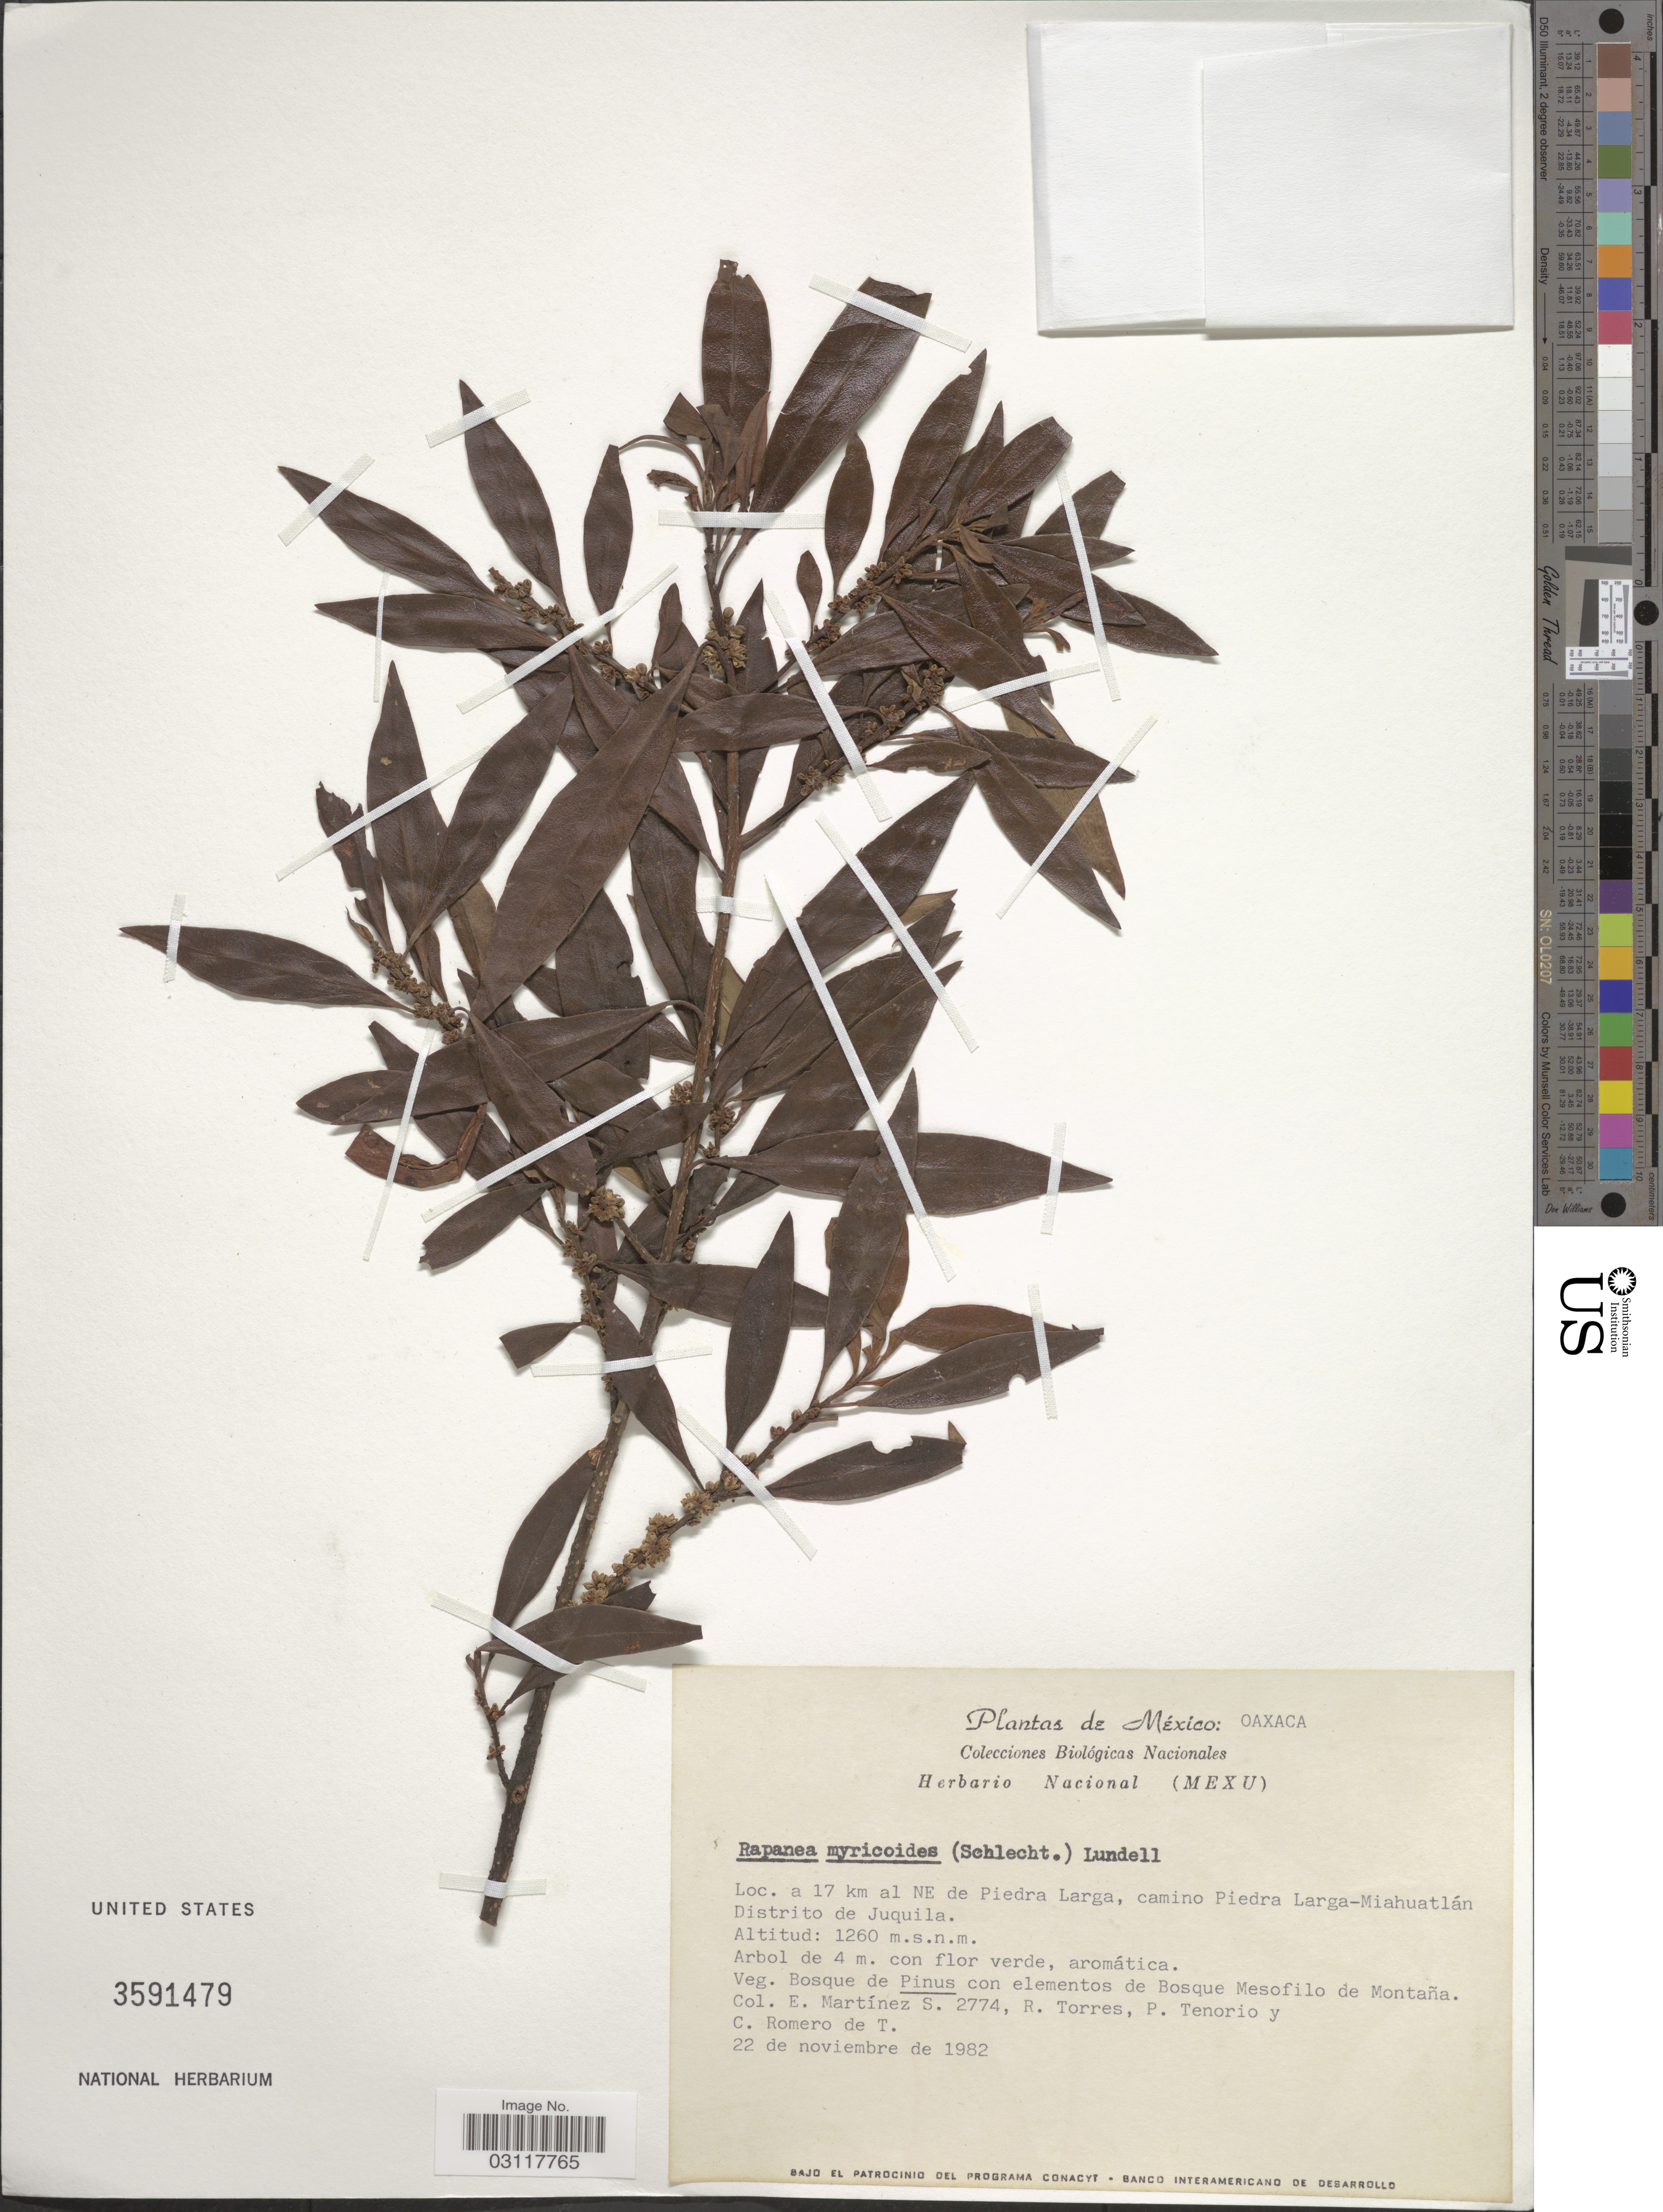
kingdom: Plantae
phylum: Tracheophyta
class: Magnoliopsida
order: Ericales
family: Primulaceae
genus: Rapanea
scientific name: Rapanea myricoides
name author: (Schltdl.) Lundell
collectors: E. M. Martínez S., R. Torres, Tenorio, P. & C. Romero de T.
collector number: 2774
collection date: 1982-11-22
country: Mexico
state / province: Oaxaca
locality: A 17 km al NE de Piedra Larga, camino Piedra Larga-Miahuatlán. Distrito de Juquila.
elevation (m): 1260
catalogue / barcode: US 3591479